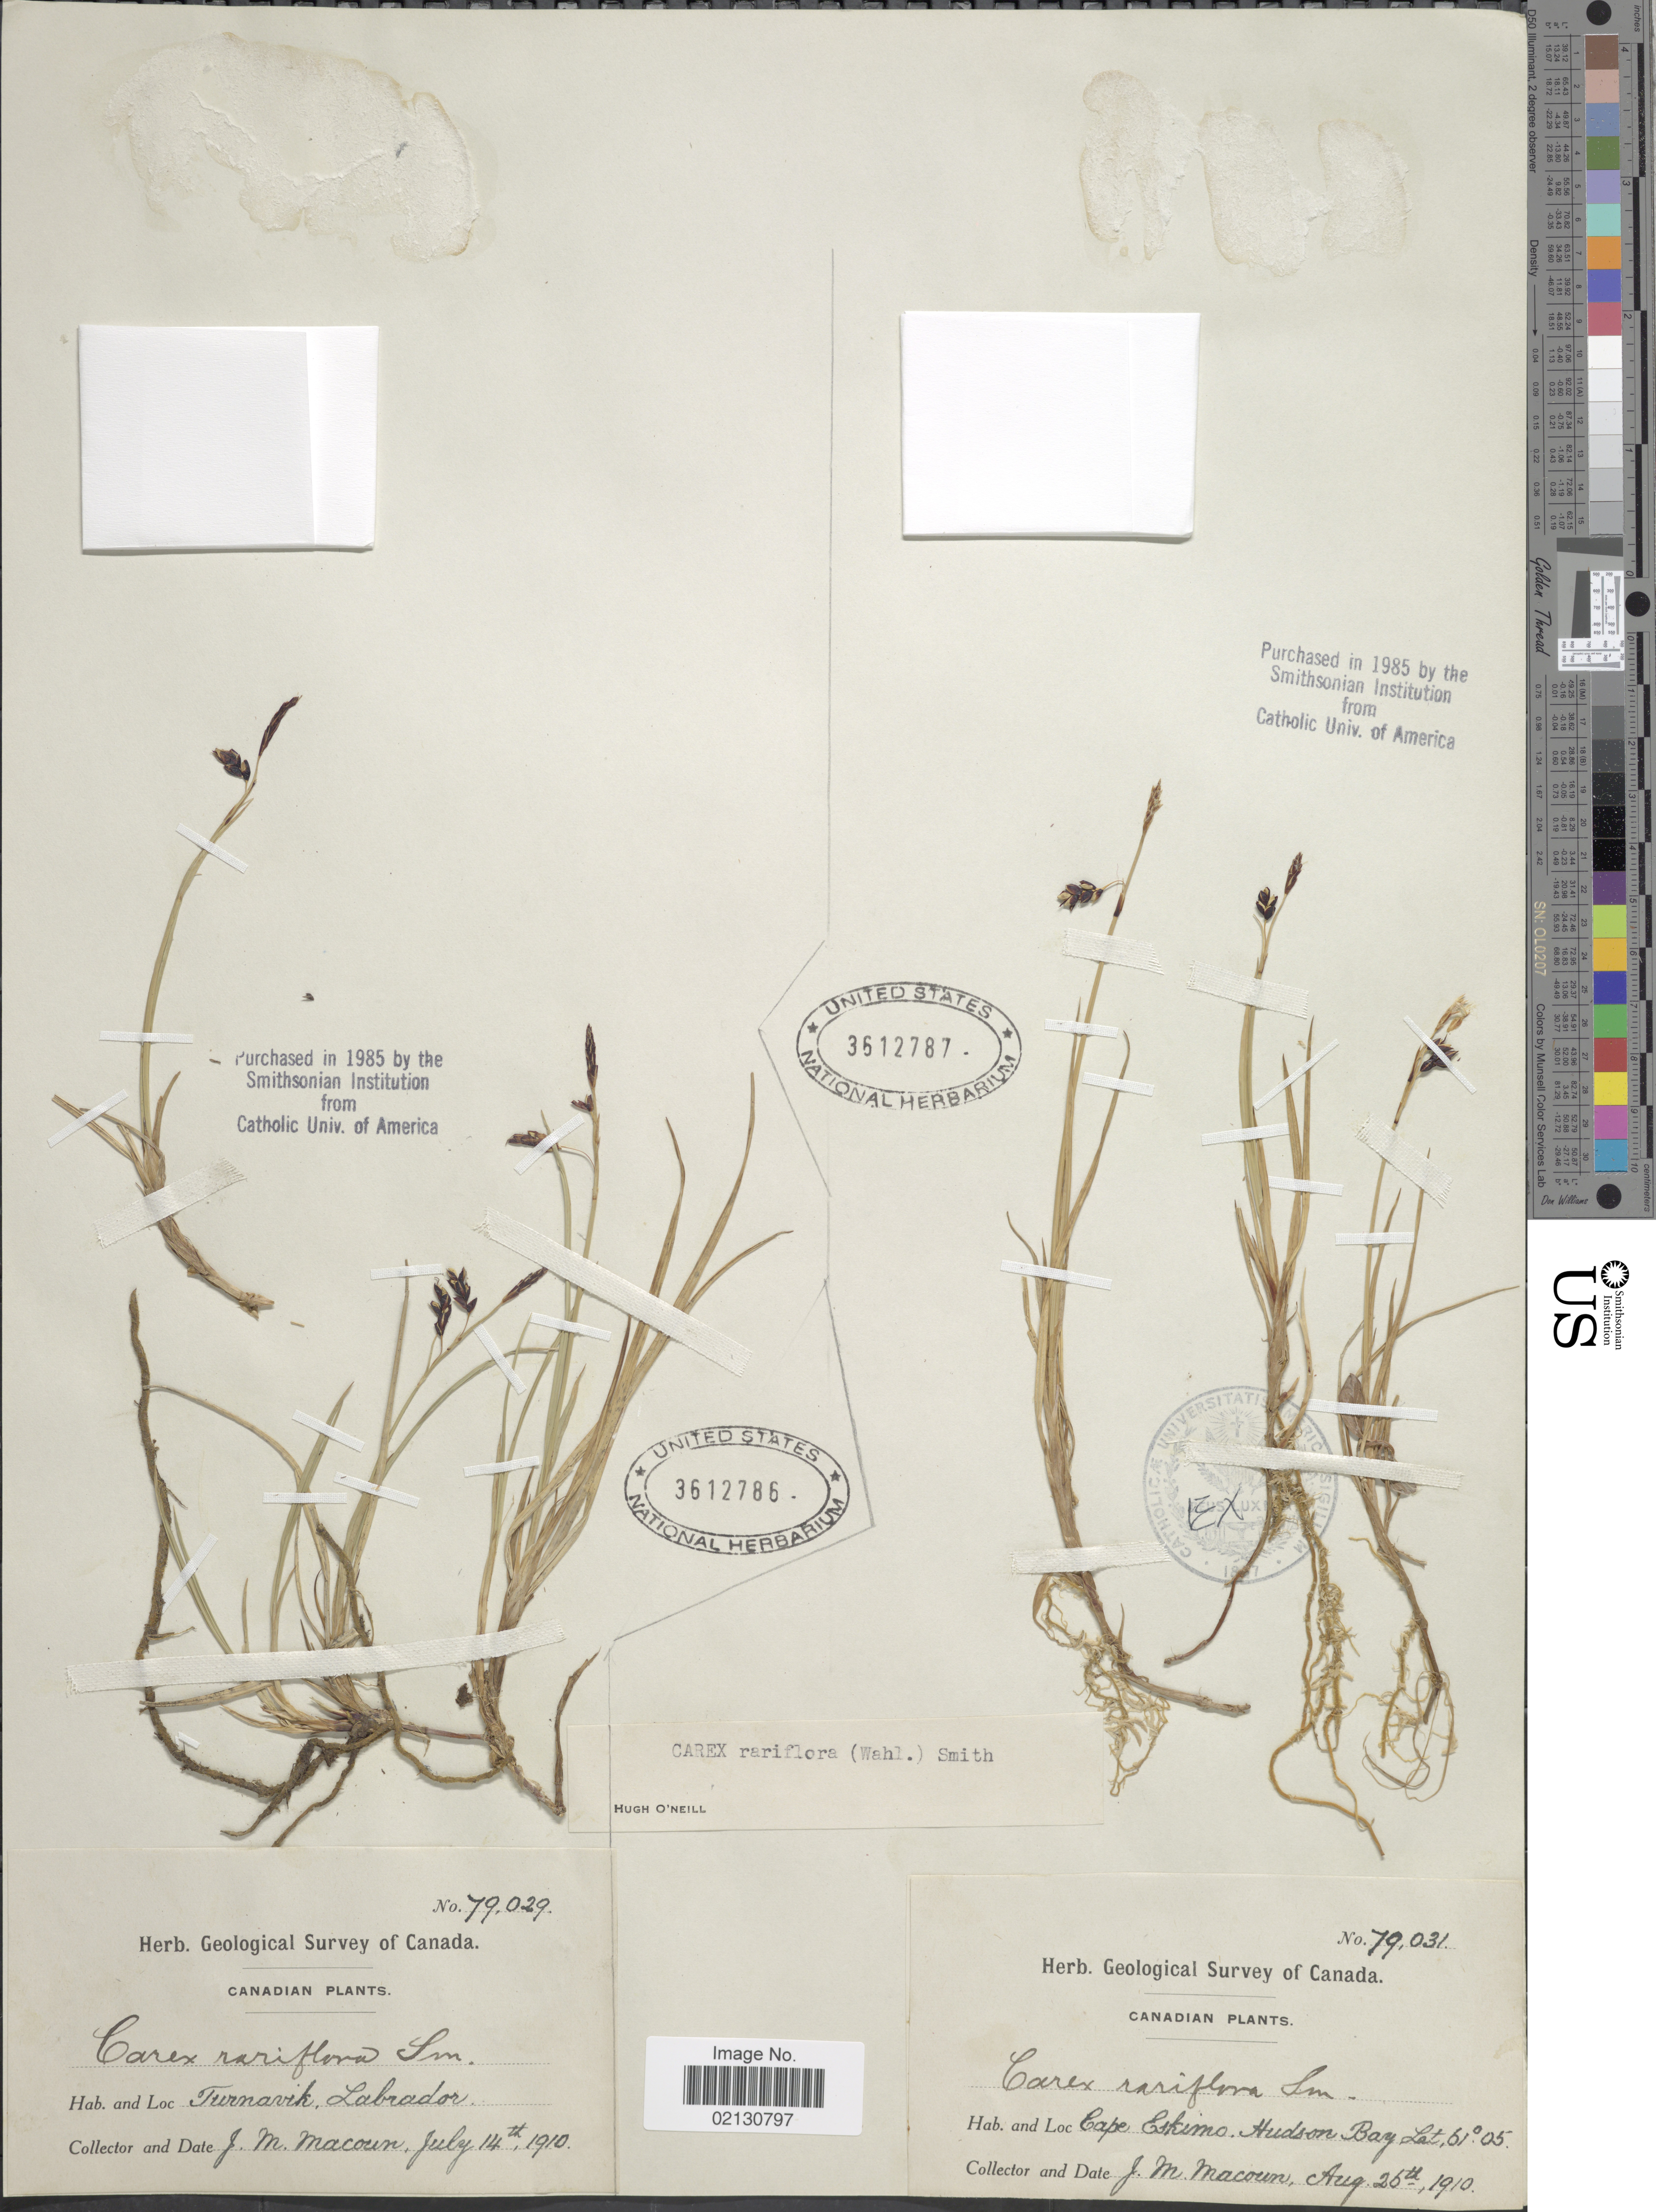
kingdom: Plantae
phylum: Tracheophyta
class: Liliopsida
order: Poales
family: Cyperaceae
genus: Carex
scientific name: Carex rariflora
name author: (Wahlenb.) Sm.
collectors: J. M. Macoun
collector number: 79031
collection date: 1910-08-25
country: Canada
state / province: Nunavut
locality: Cape Eskimo. Hudson Bay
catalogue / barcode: US 3612787